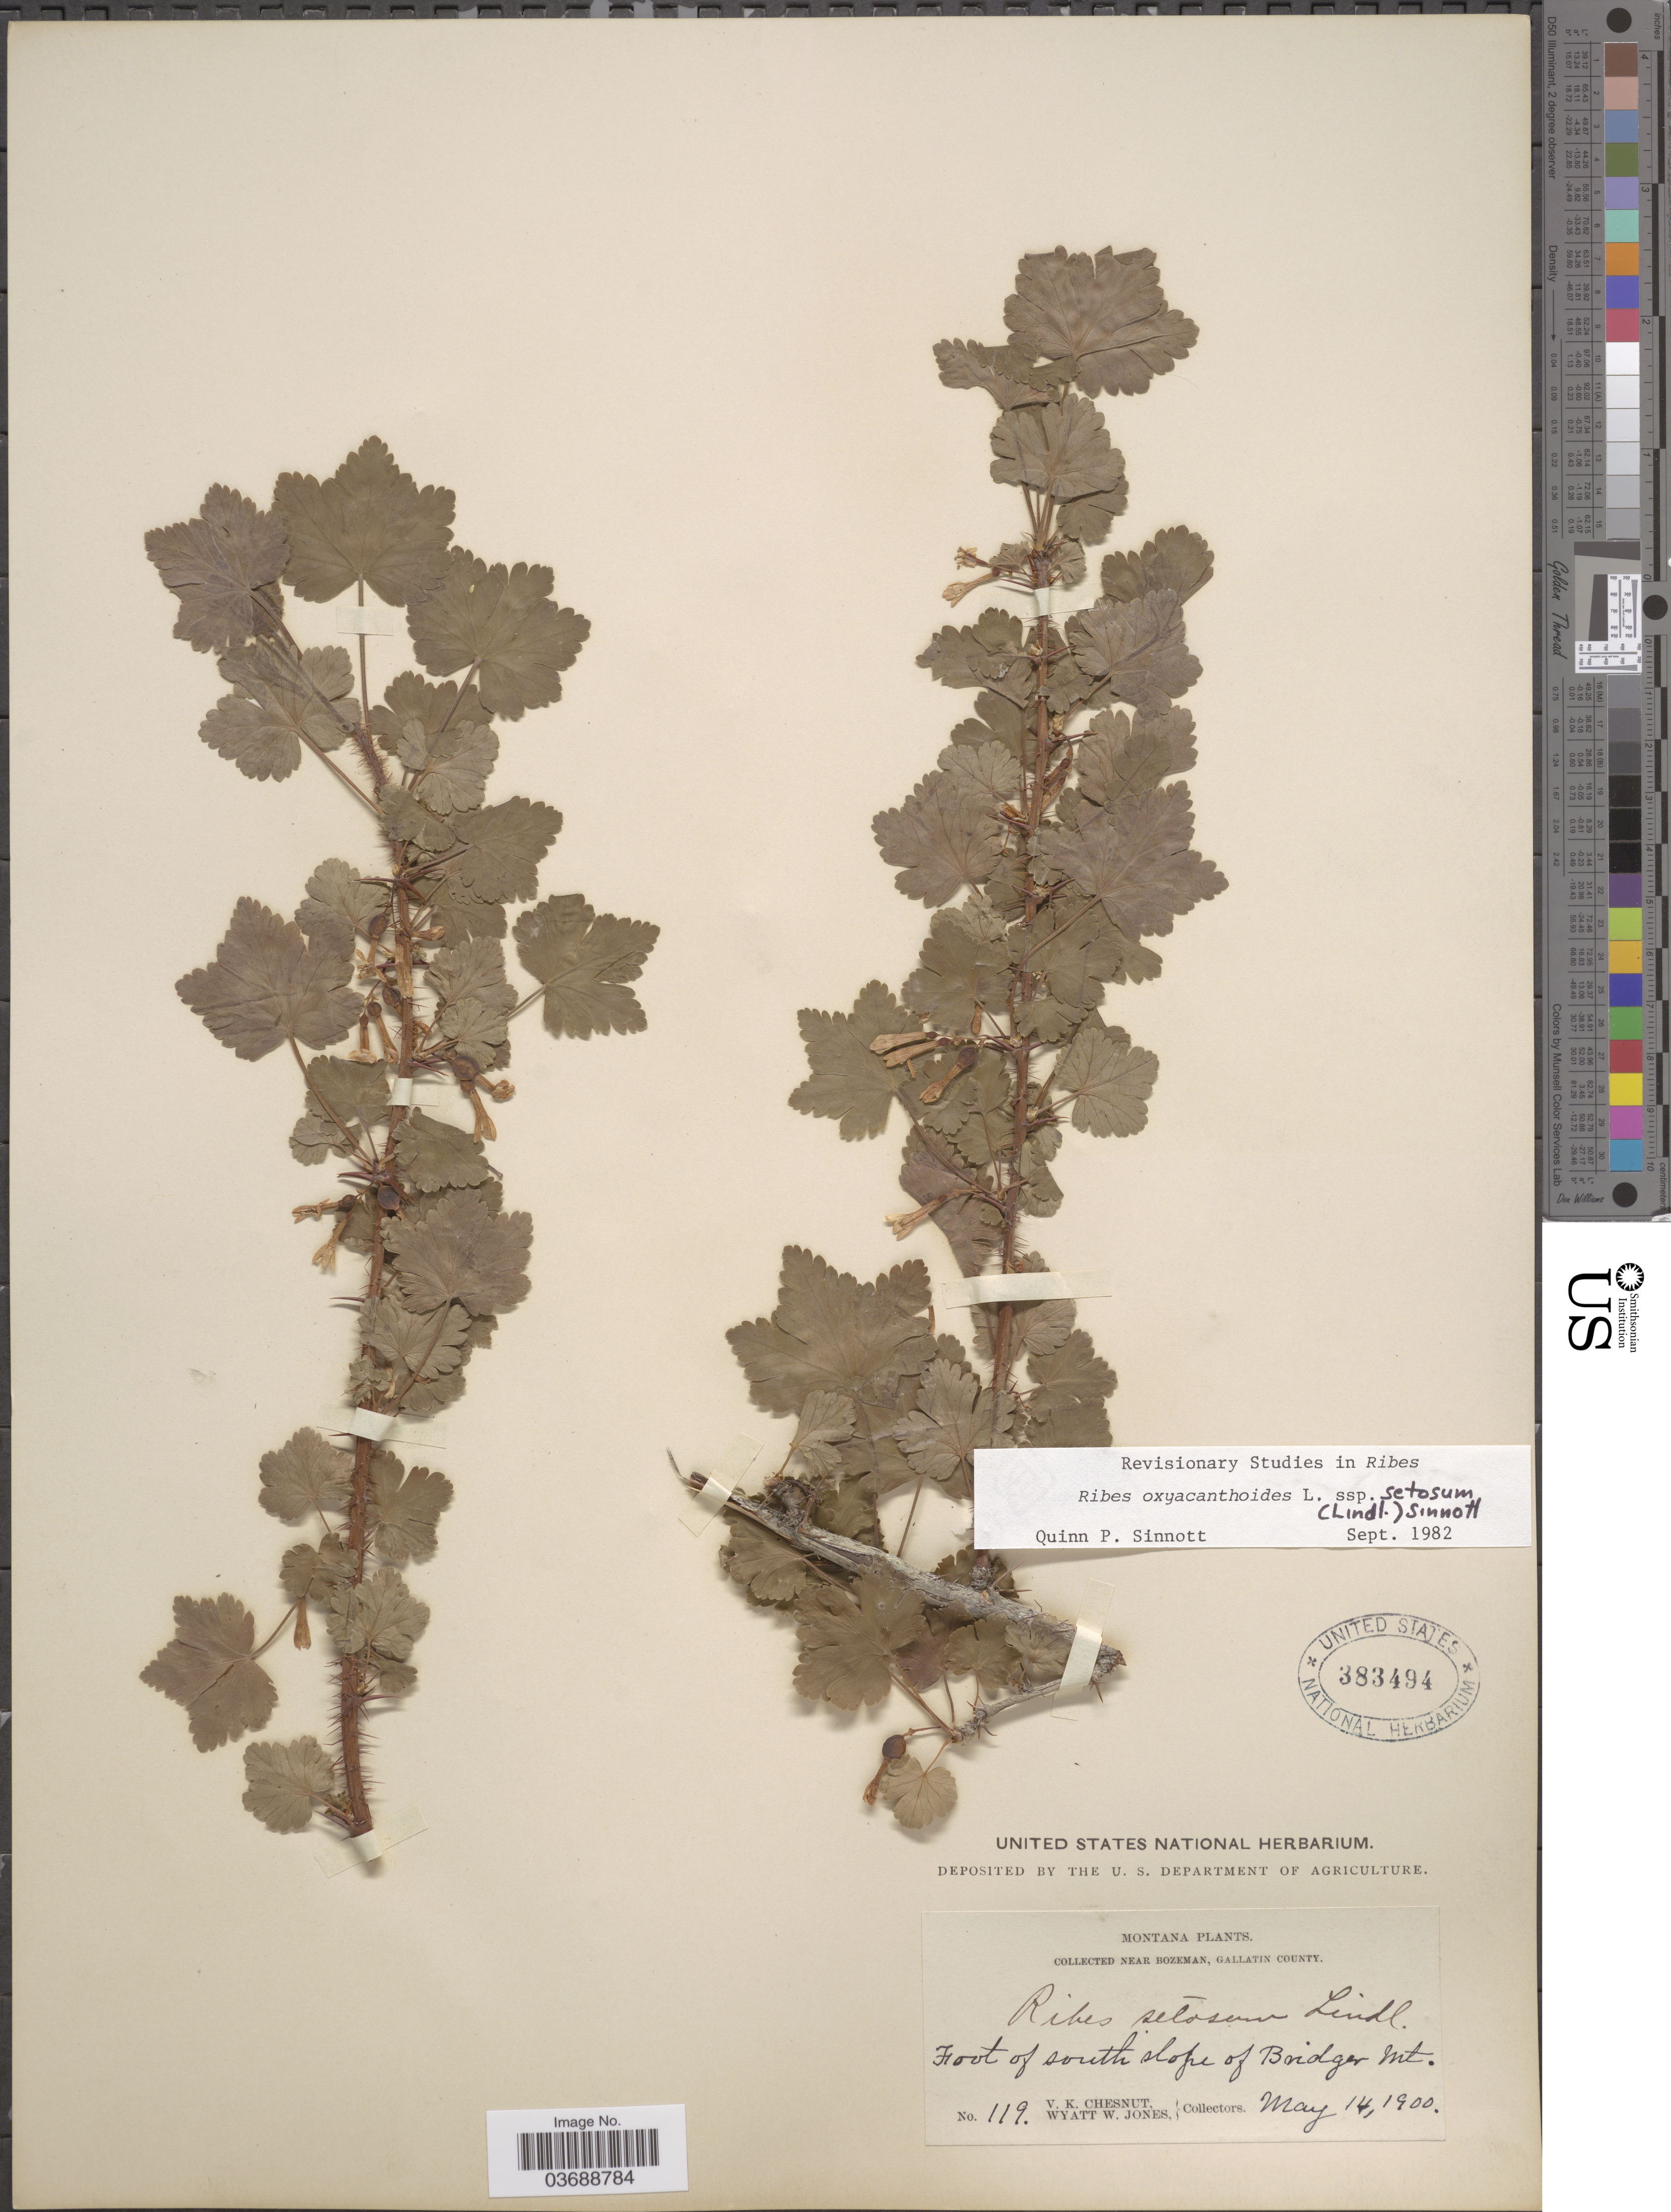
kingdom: Plantae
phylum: Tracheophyta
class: Magnoliopsida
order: Saxifragales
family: Grossulariaceae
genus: Ribes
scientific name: Ribes oxyacanthoides subsp. setosum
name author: (Lindl.) Q.P. Sinnott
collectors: V. Chesnut & W. W. Jones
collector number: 119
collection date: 1900-05-14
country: United States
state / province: Montana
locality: Near Bozeman, Gallatin County. Foot of south slope of Bridger Mt.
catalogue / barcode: US 383494